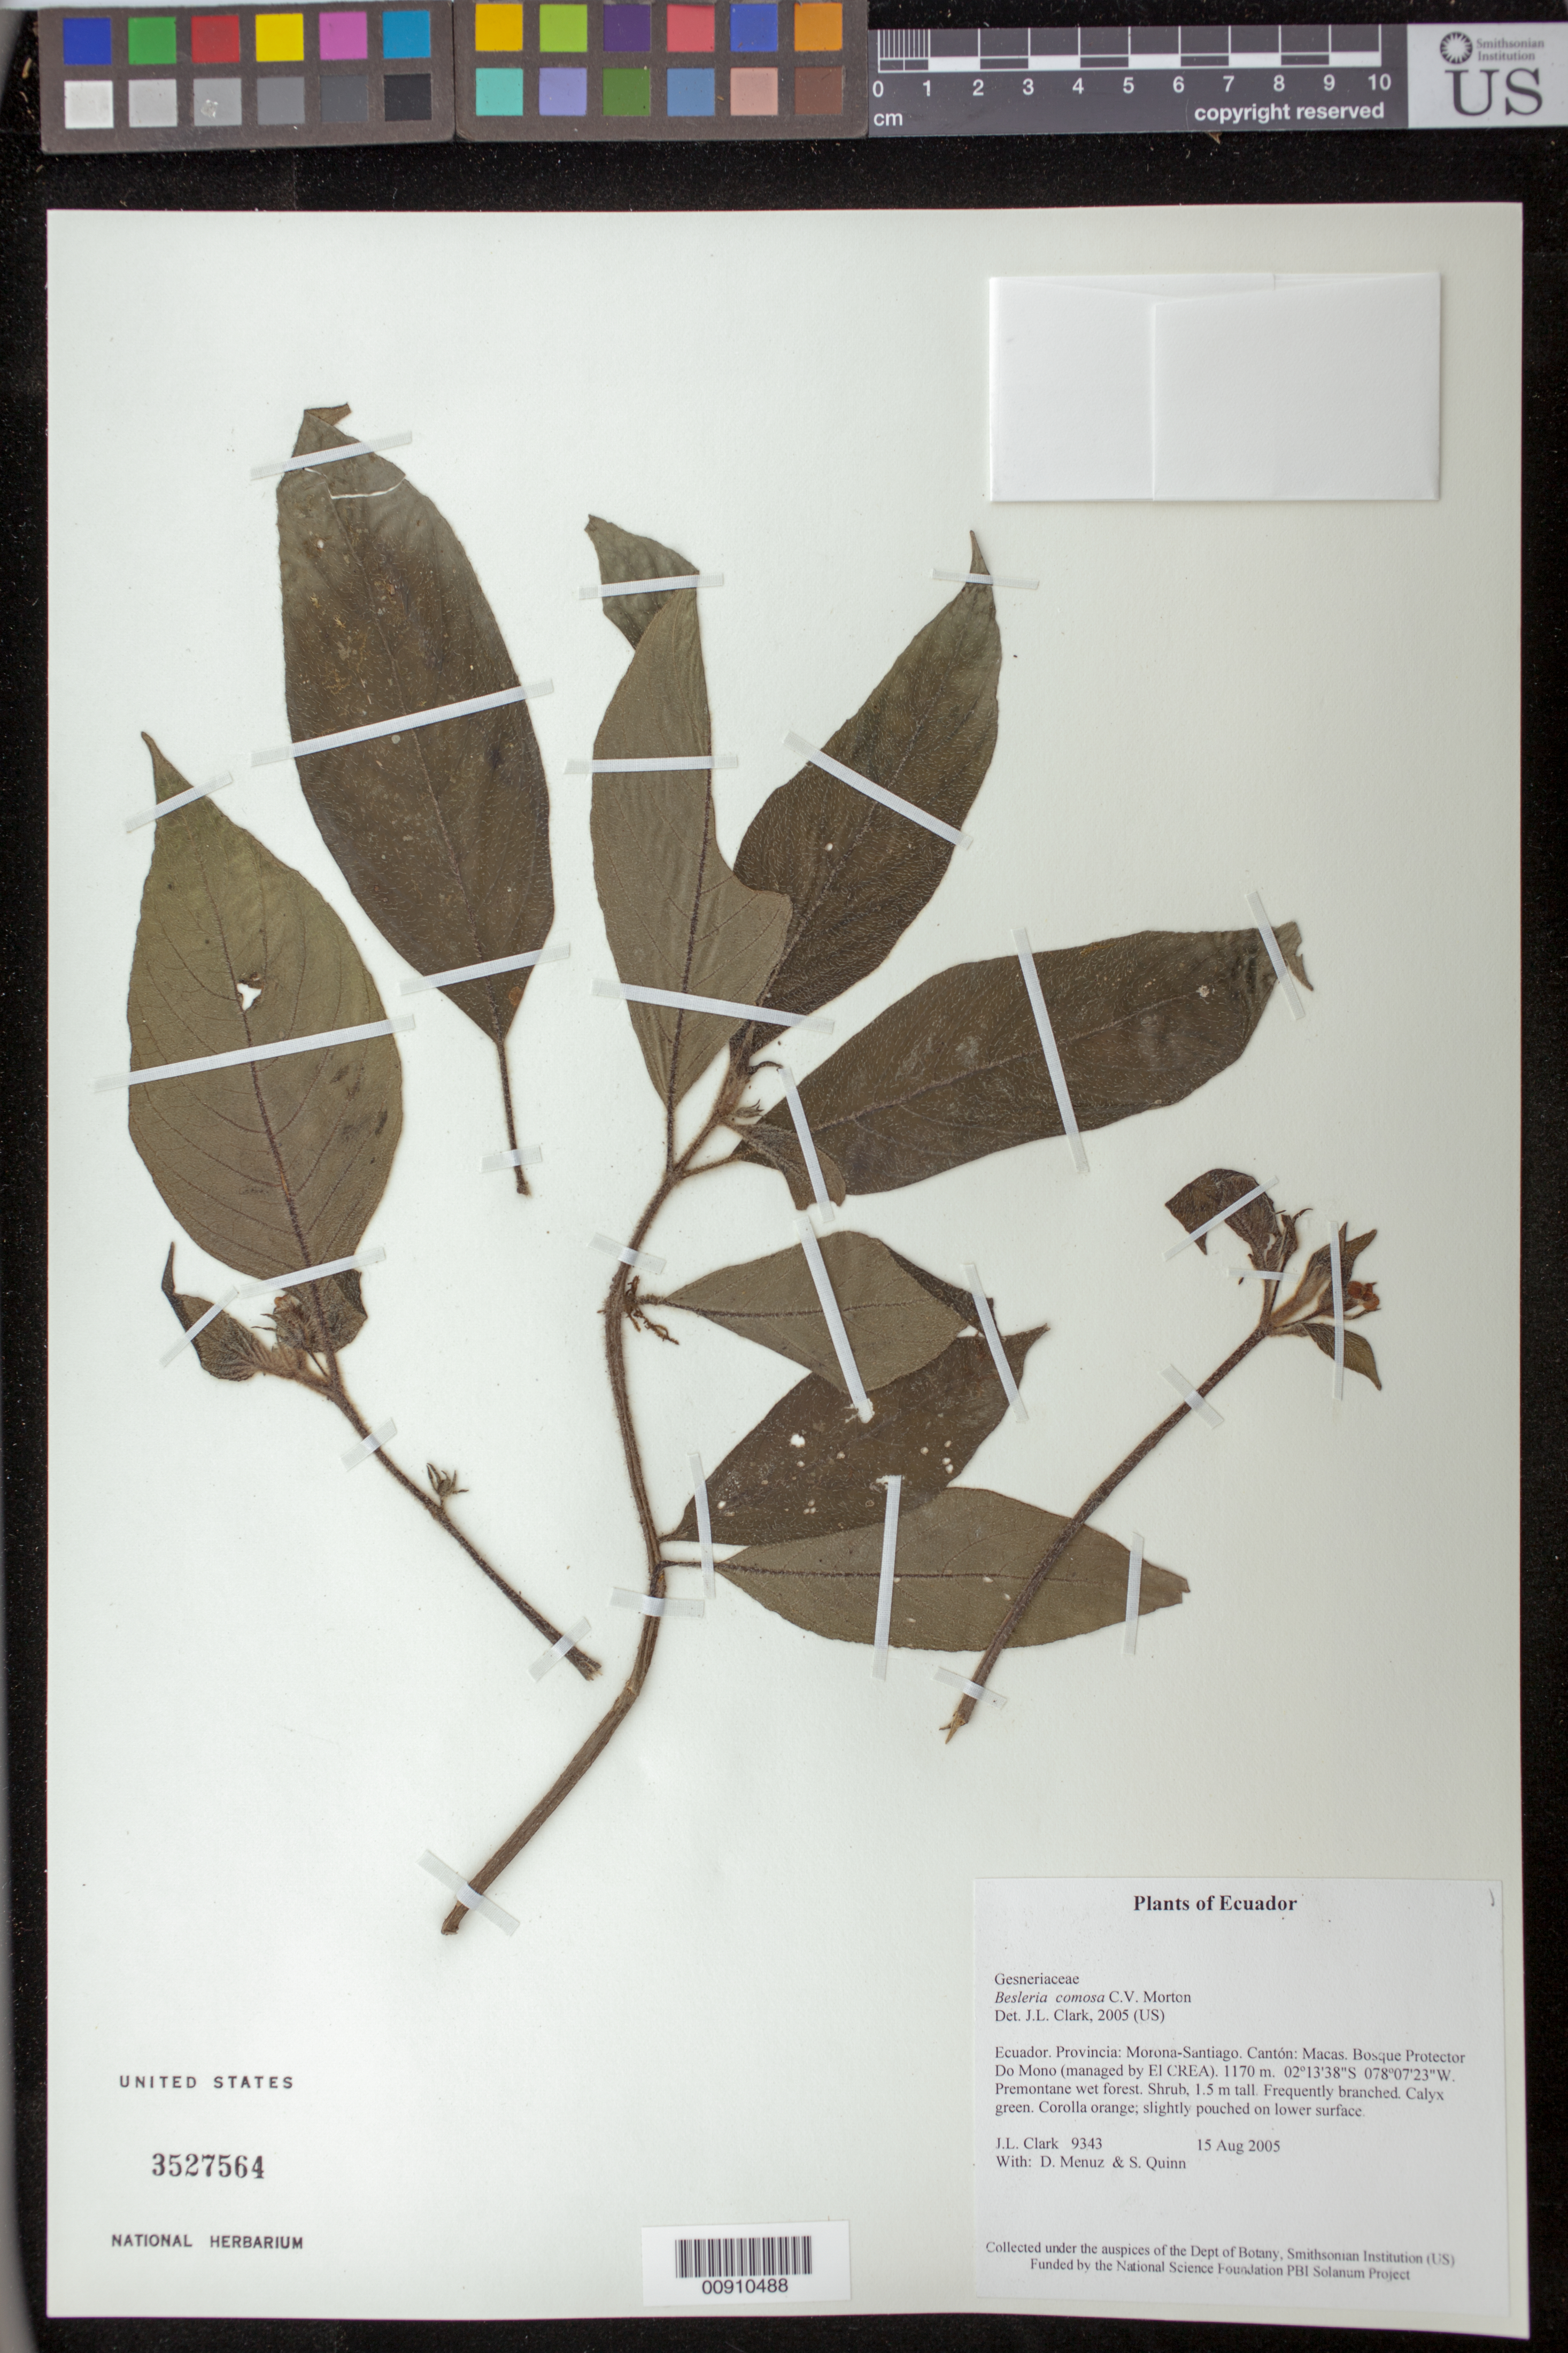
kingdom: Plantae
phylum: Tracheophyta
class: Magnoliopsida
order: Lamiales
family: Gesneriaceae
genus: Besleria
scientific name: Besleria comosa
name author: C.V. Morton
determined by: Clark, J. L., (SEL), The Marie Selby Botanical Garden (UNITED STATES)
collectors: J. L. Clark, D. Menuz & S. Quinn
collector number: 9343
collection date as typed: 15 Aug 2005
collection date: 2005-08-15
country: Ecuador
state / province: Morona-Santiago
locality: Macas. Bosque Protector Do Mono (managed by El CREA).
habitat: Premontane wet forest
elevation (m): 1170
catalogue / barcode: US 3527564